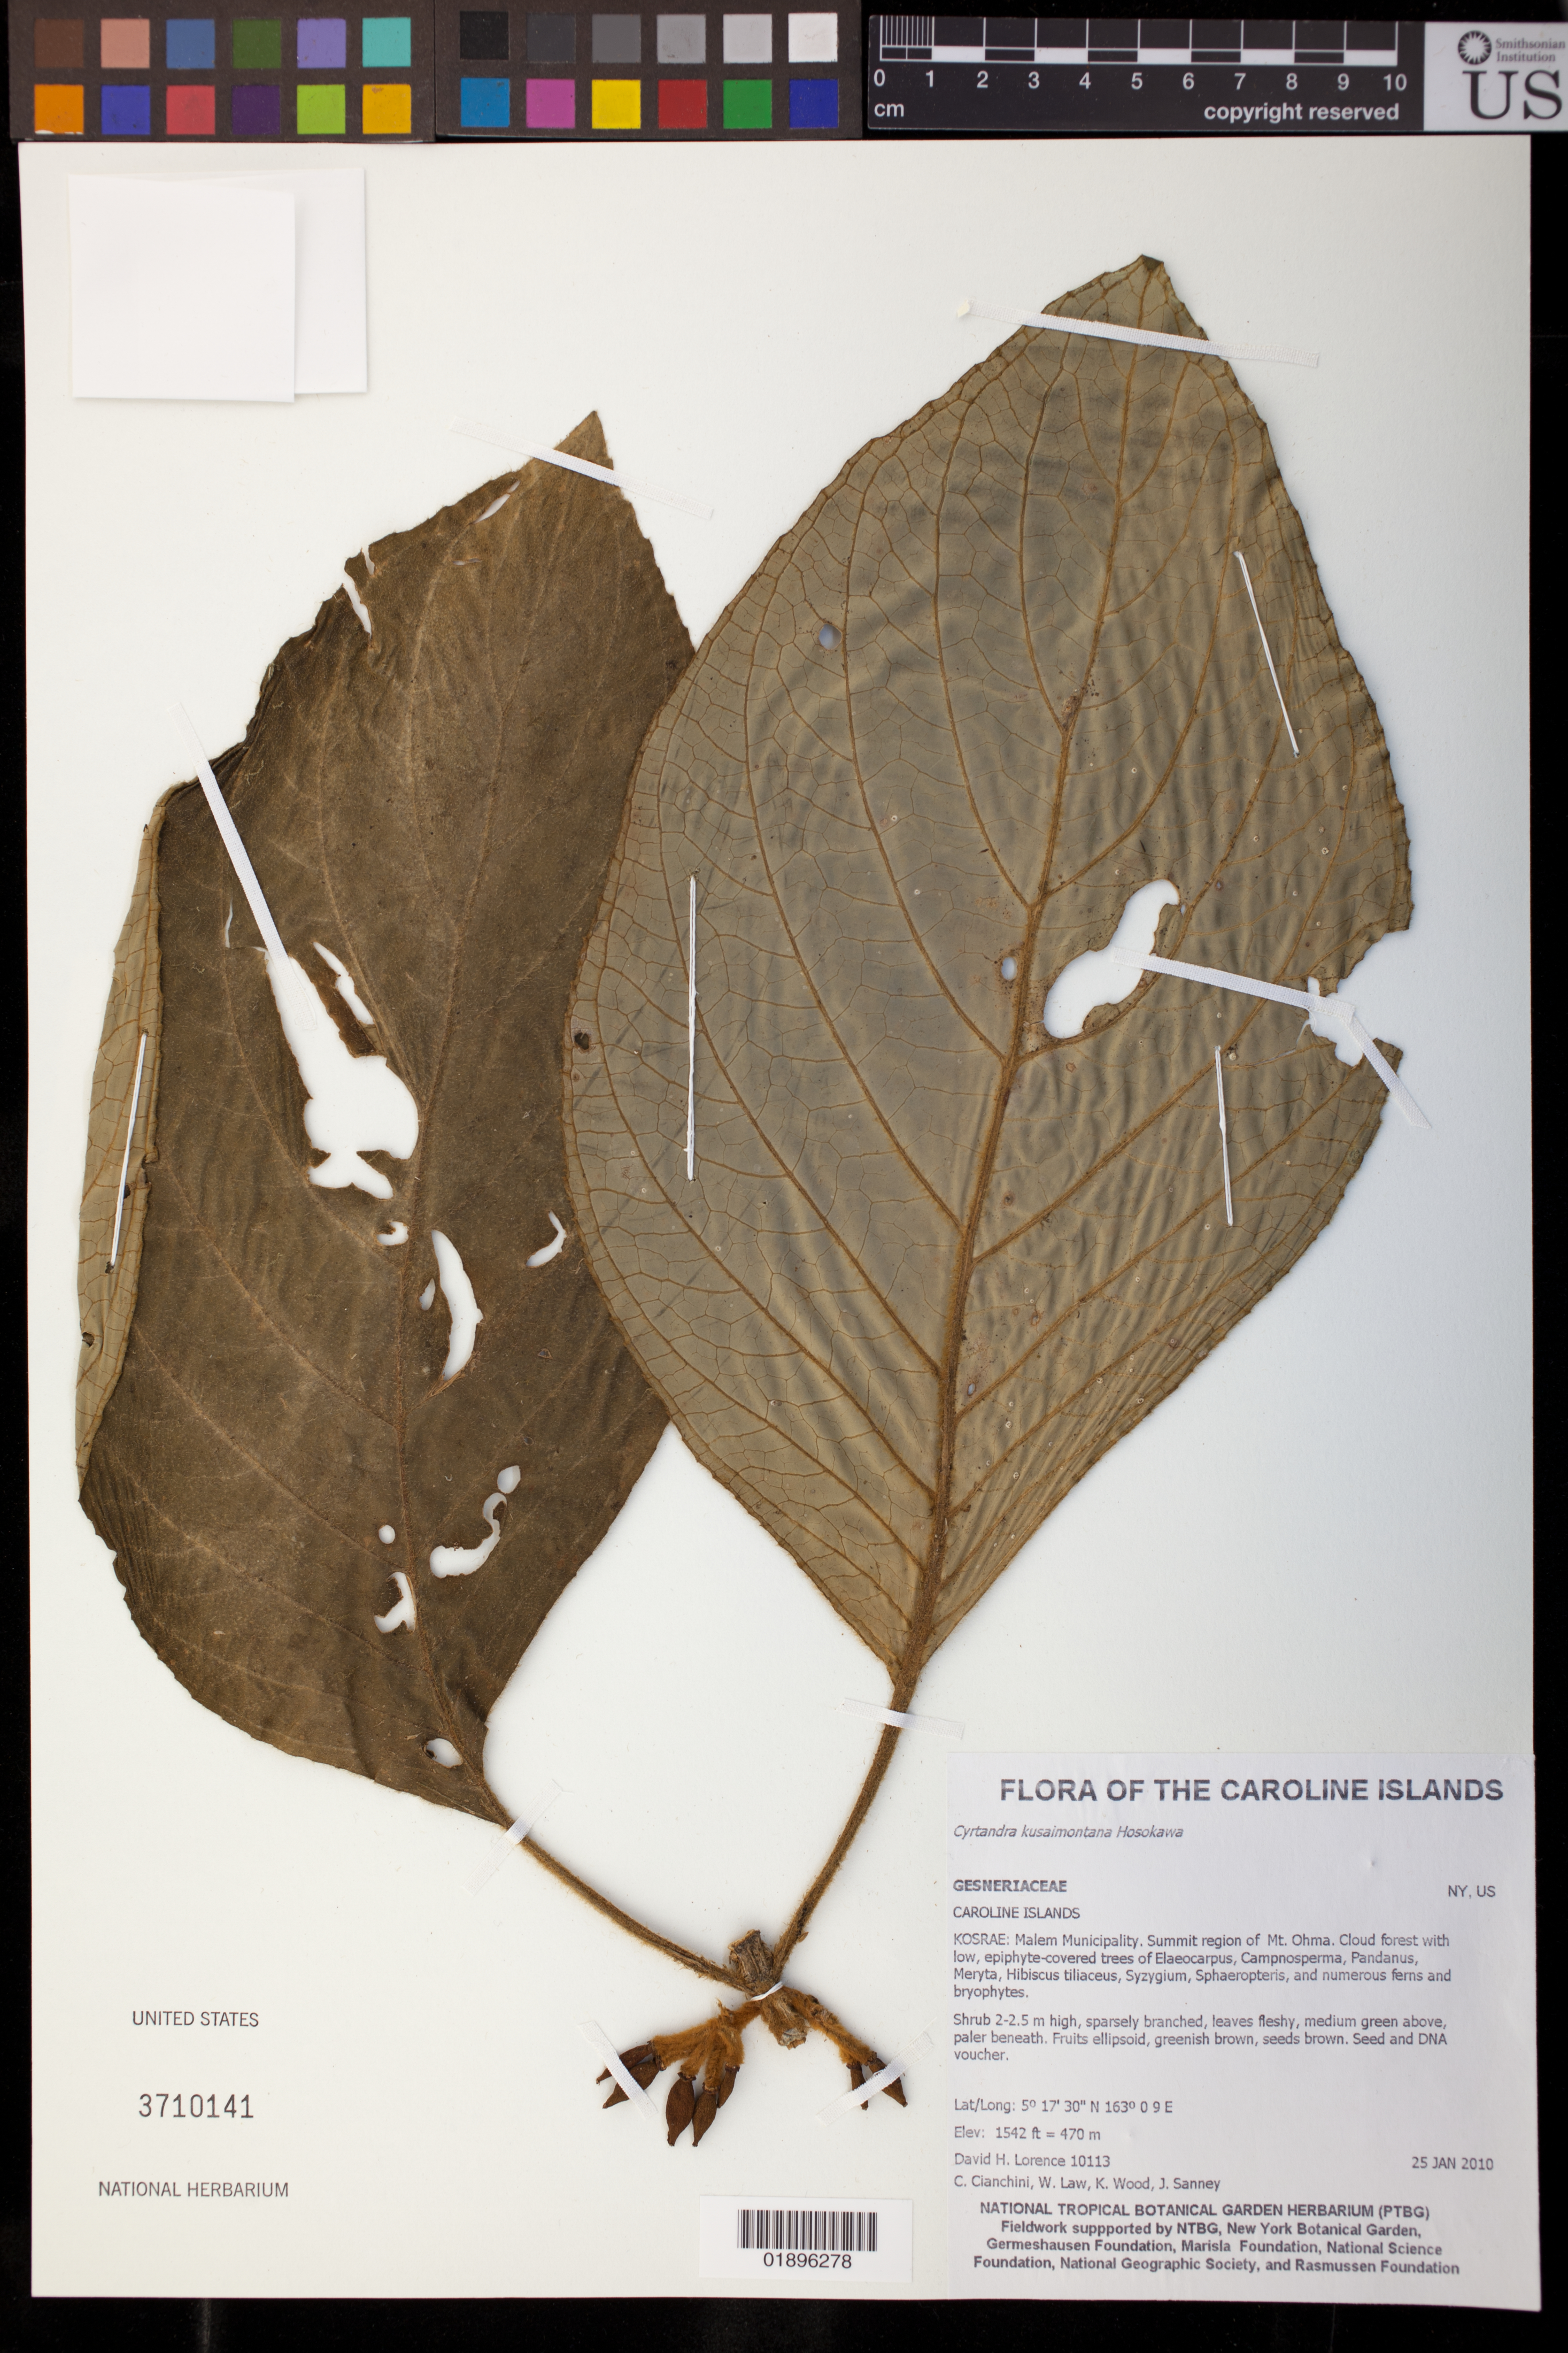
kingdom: Plantae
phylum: Tracheophyta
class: Magnoliopsida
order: Lamiales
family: Gesneriaceae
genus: Cyrtandra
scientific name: Cyrtandra kusaimontana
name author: Hosok.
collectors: D. Lorence, C. Cianchini, W. Law, K. R. Wood & J. Sanney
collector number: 10113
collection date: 2010-01-25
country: Micronesia, Federated States of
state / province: Kosrae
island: Kosrae [Kusaie]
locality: Malem Municipality, summit region of Mt. Ohma.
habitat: Cloud forest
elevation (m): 470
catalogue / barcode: US 3710141